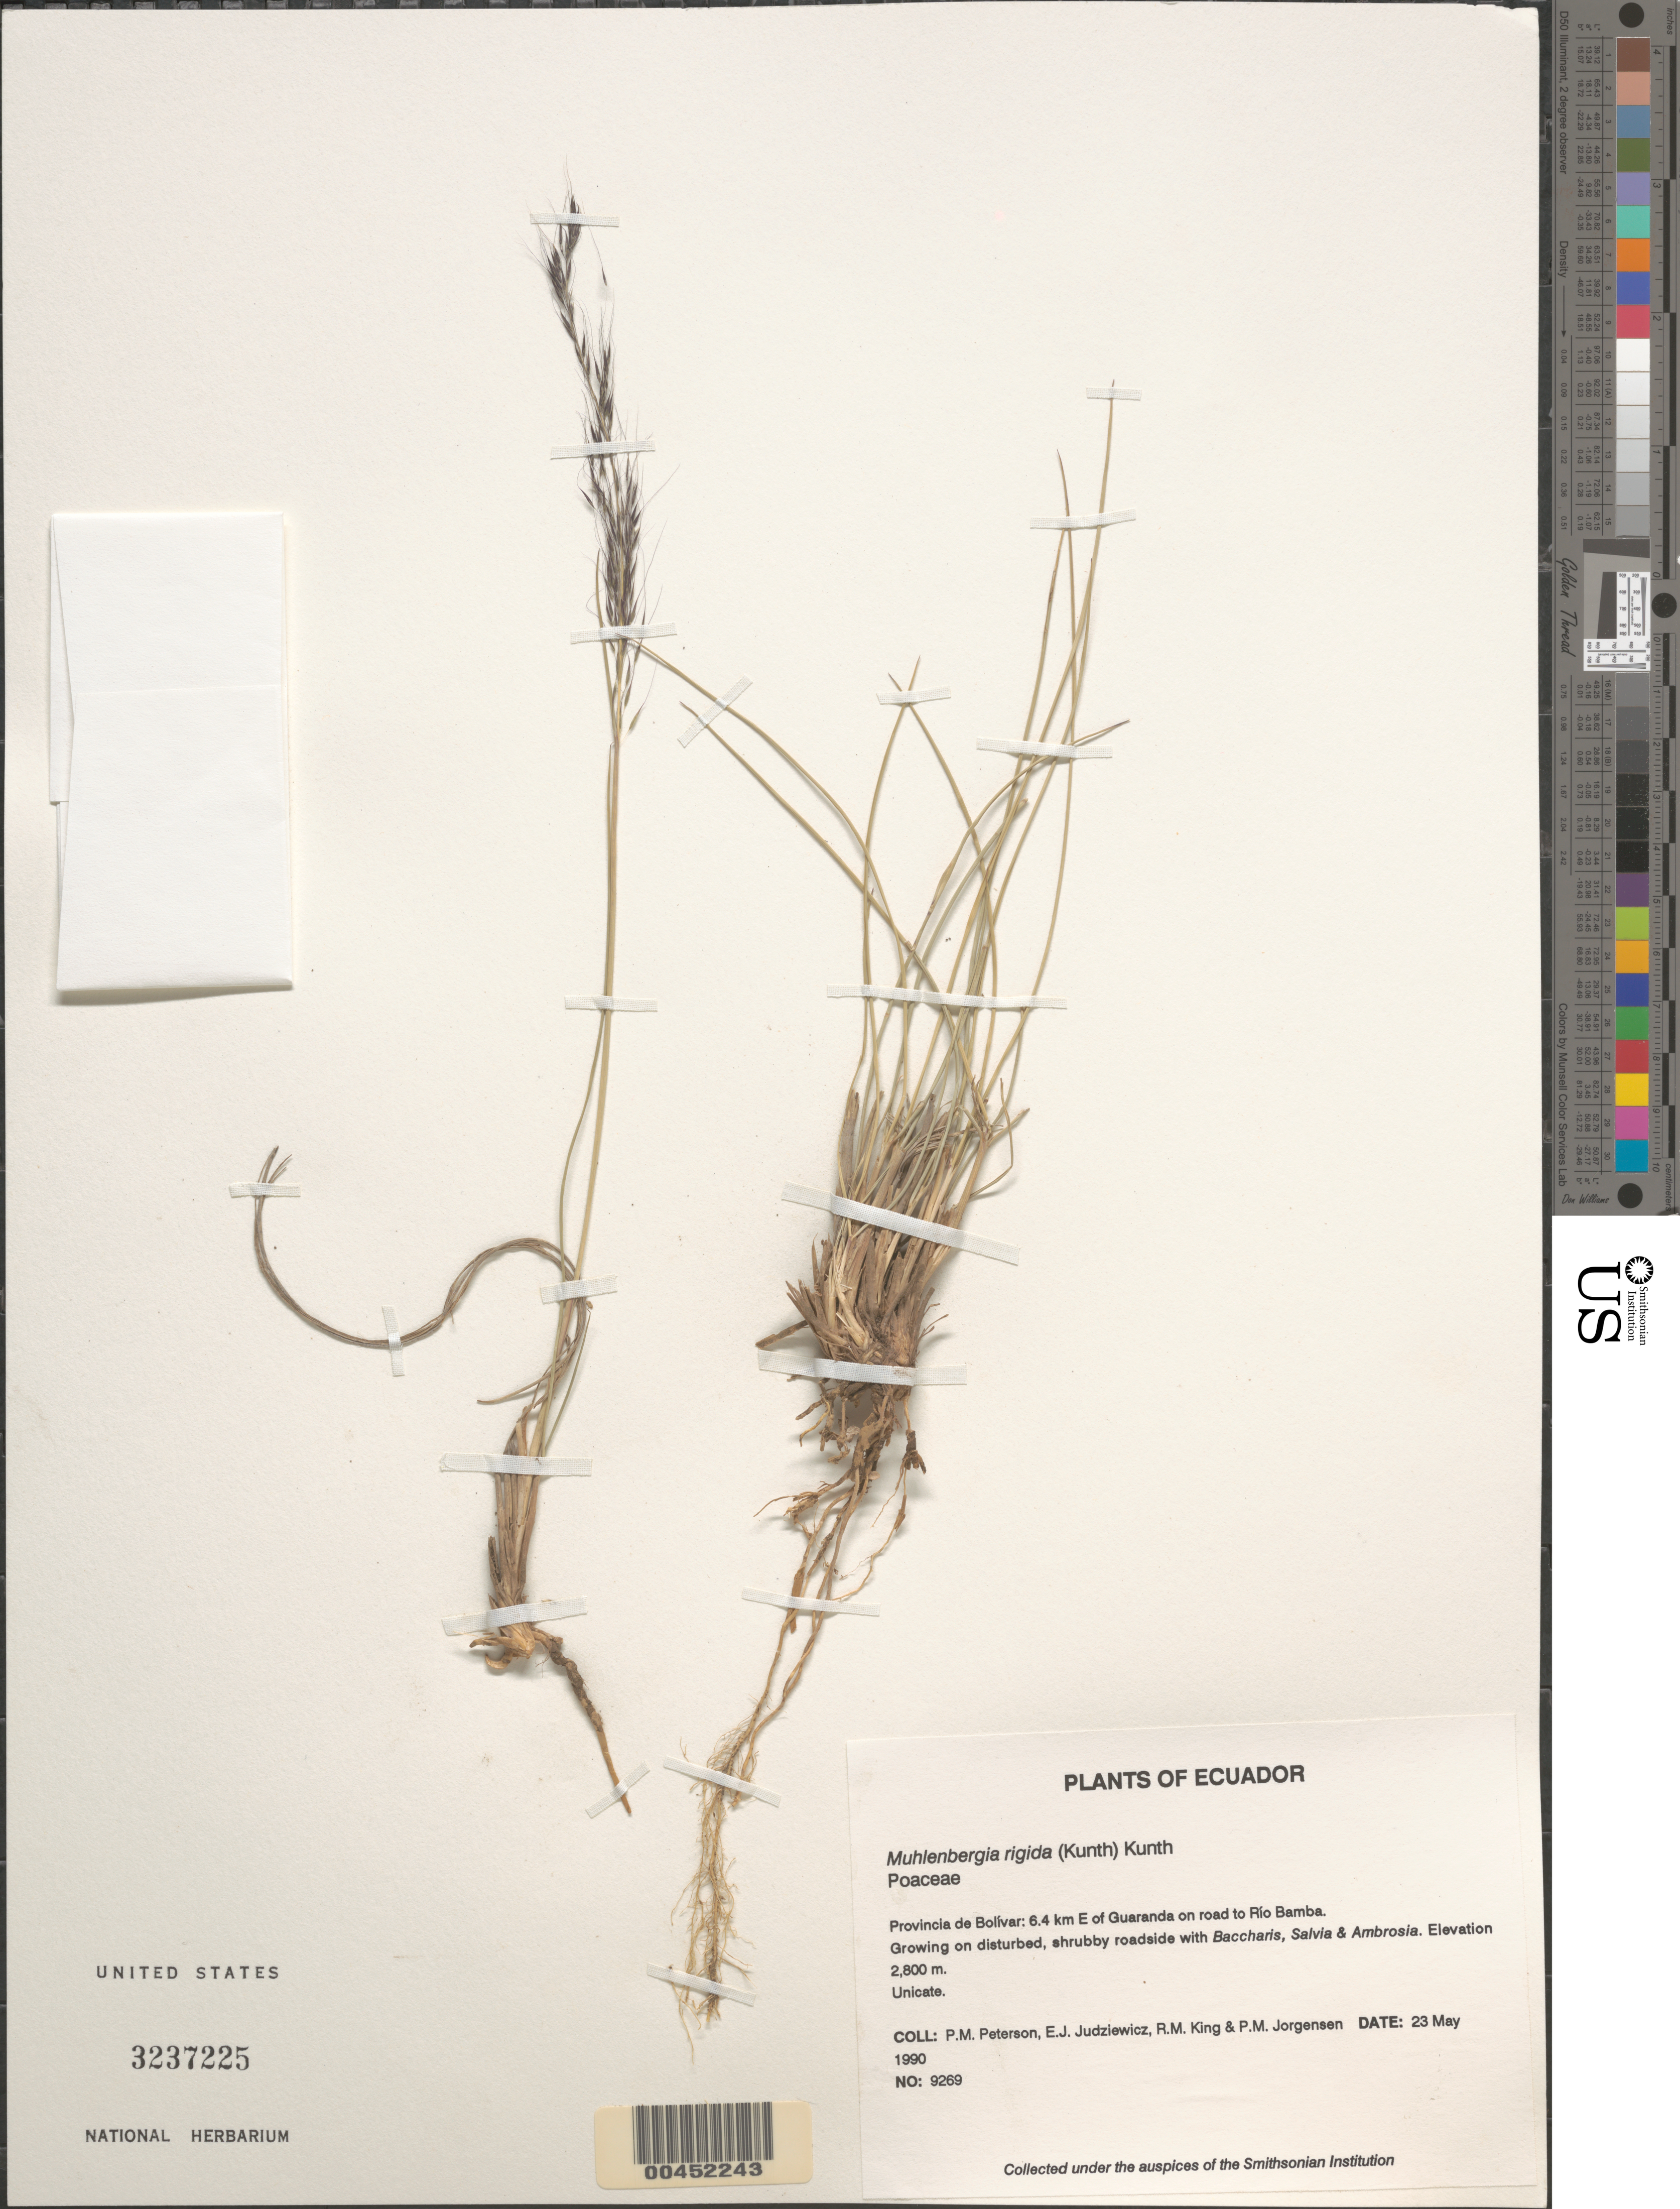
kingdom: Plantae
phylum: Tracheophyta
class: Liliopsida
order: Poales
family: Poaceae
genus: Muhlenbergia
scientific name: Muhlenbergia rigida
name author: (Kunth) Kunth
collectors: P. M. Peterson, E. J. Judziewicz, R. M. King & P. M. Jørgensen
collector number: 09269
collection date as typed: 23 May 1990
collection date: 1990-05-23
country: Ecuador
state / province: Bolívar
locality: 6.4 km E of Guaranda on road to Río Bamba.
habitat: Growing on disturbed, shrubby roadside with Baccharis, Salvia & Ambrosia.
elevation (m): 2800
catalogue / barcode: US 3237225